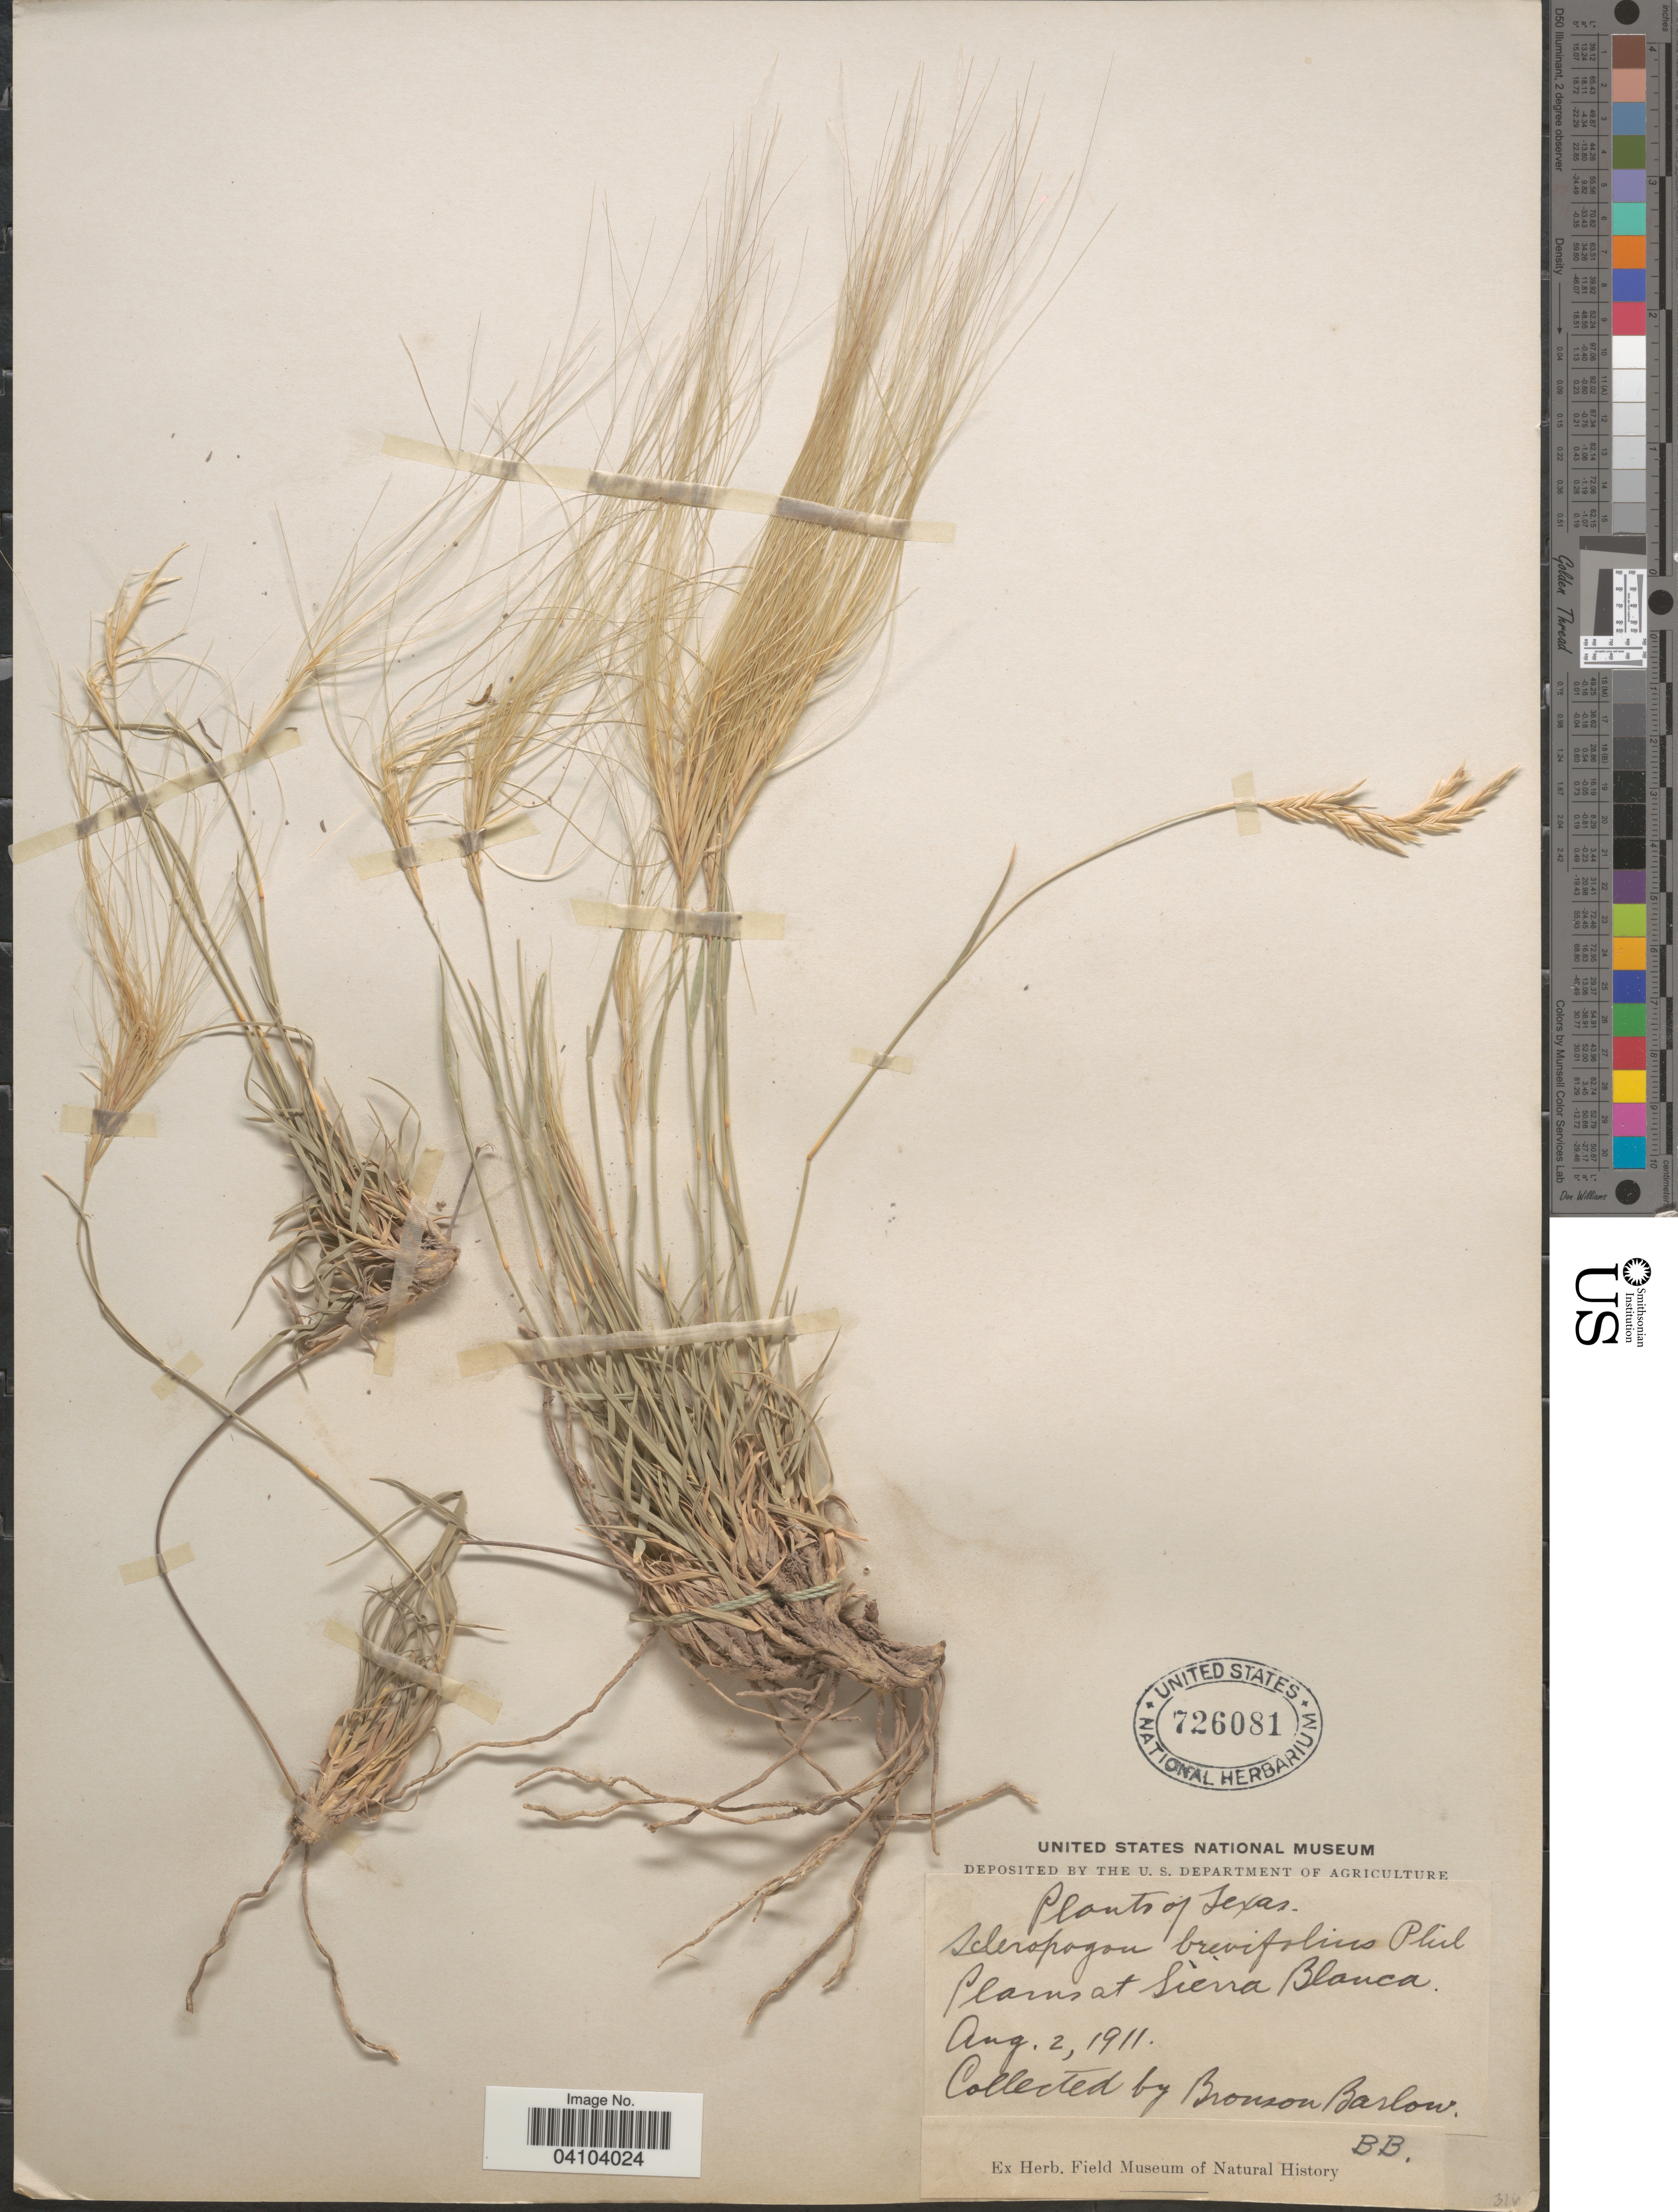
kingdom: Plantae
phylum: Tracheophyta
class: Liliopsida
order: Poales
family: Poaceae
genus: Scleropogon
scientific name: Scleropogon brevifolius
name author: Phil.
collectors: Barlow, B.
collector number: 316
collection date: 1911-08-02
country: United States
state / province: Texas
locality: At Sierra Blanca.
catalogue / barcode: US 726081